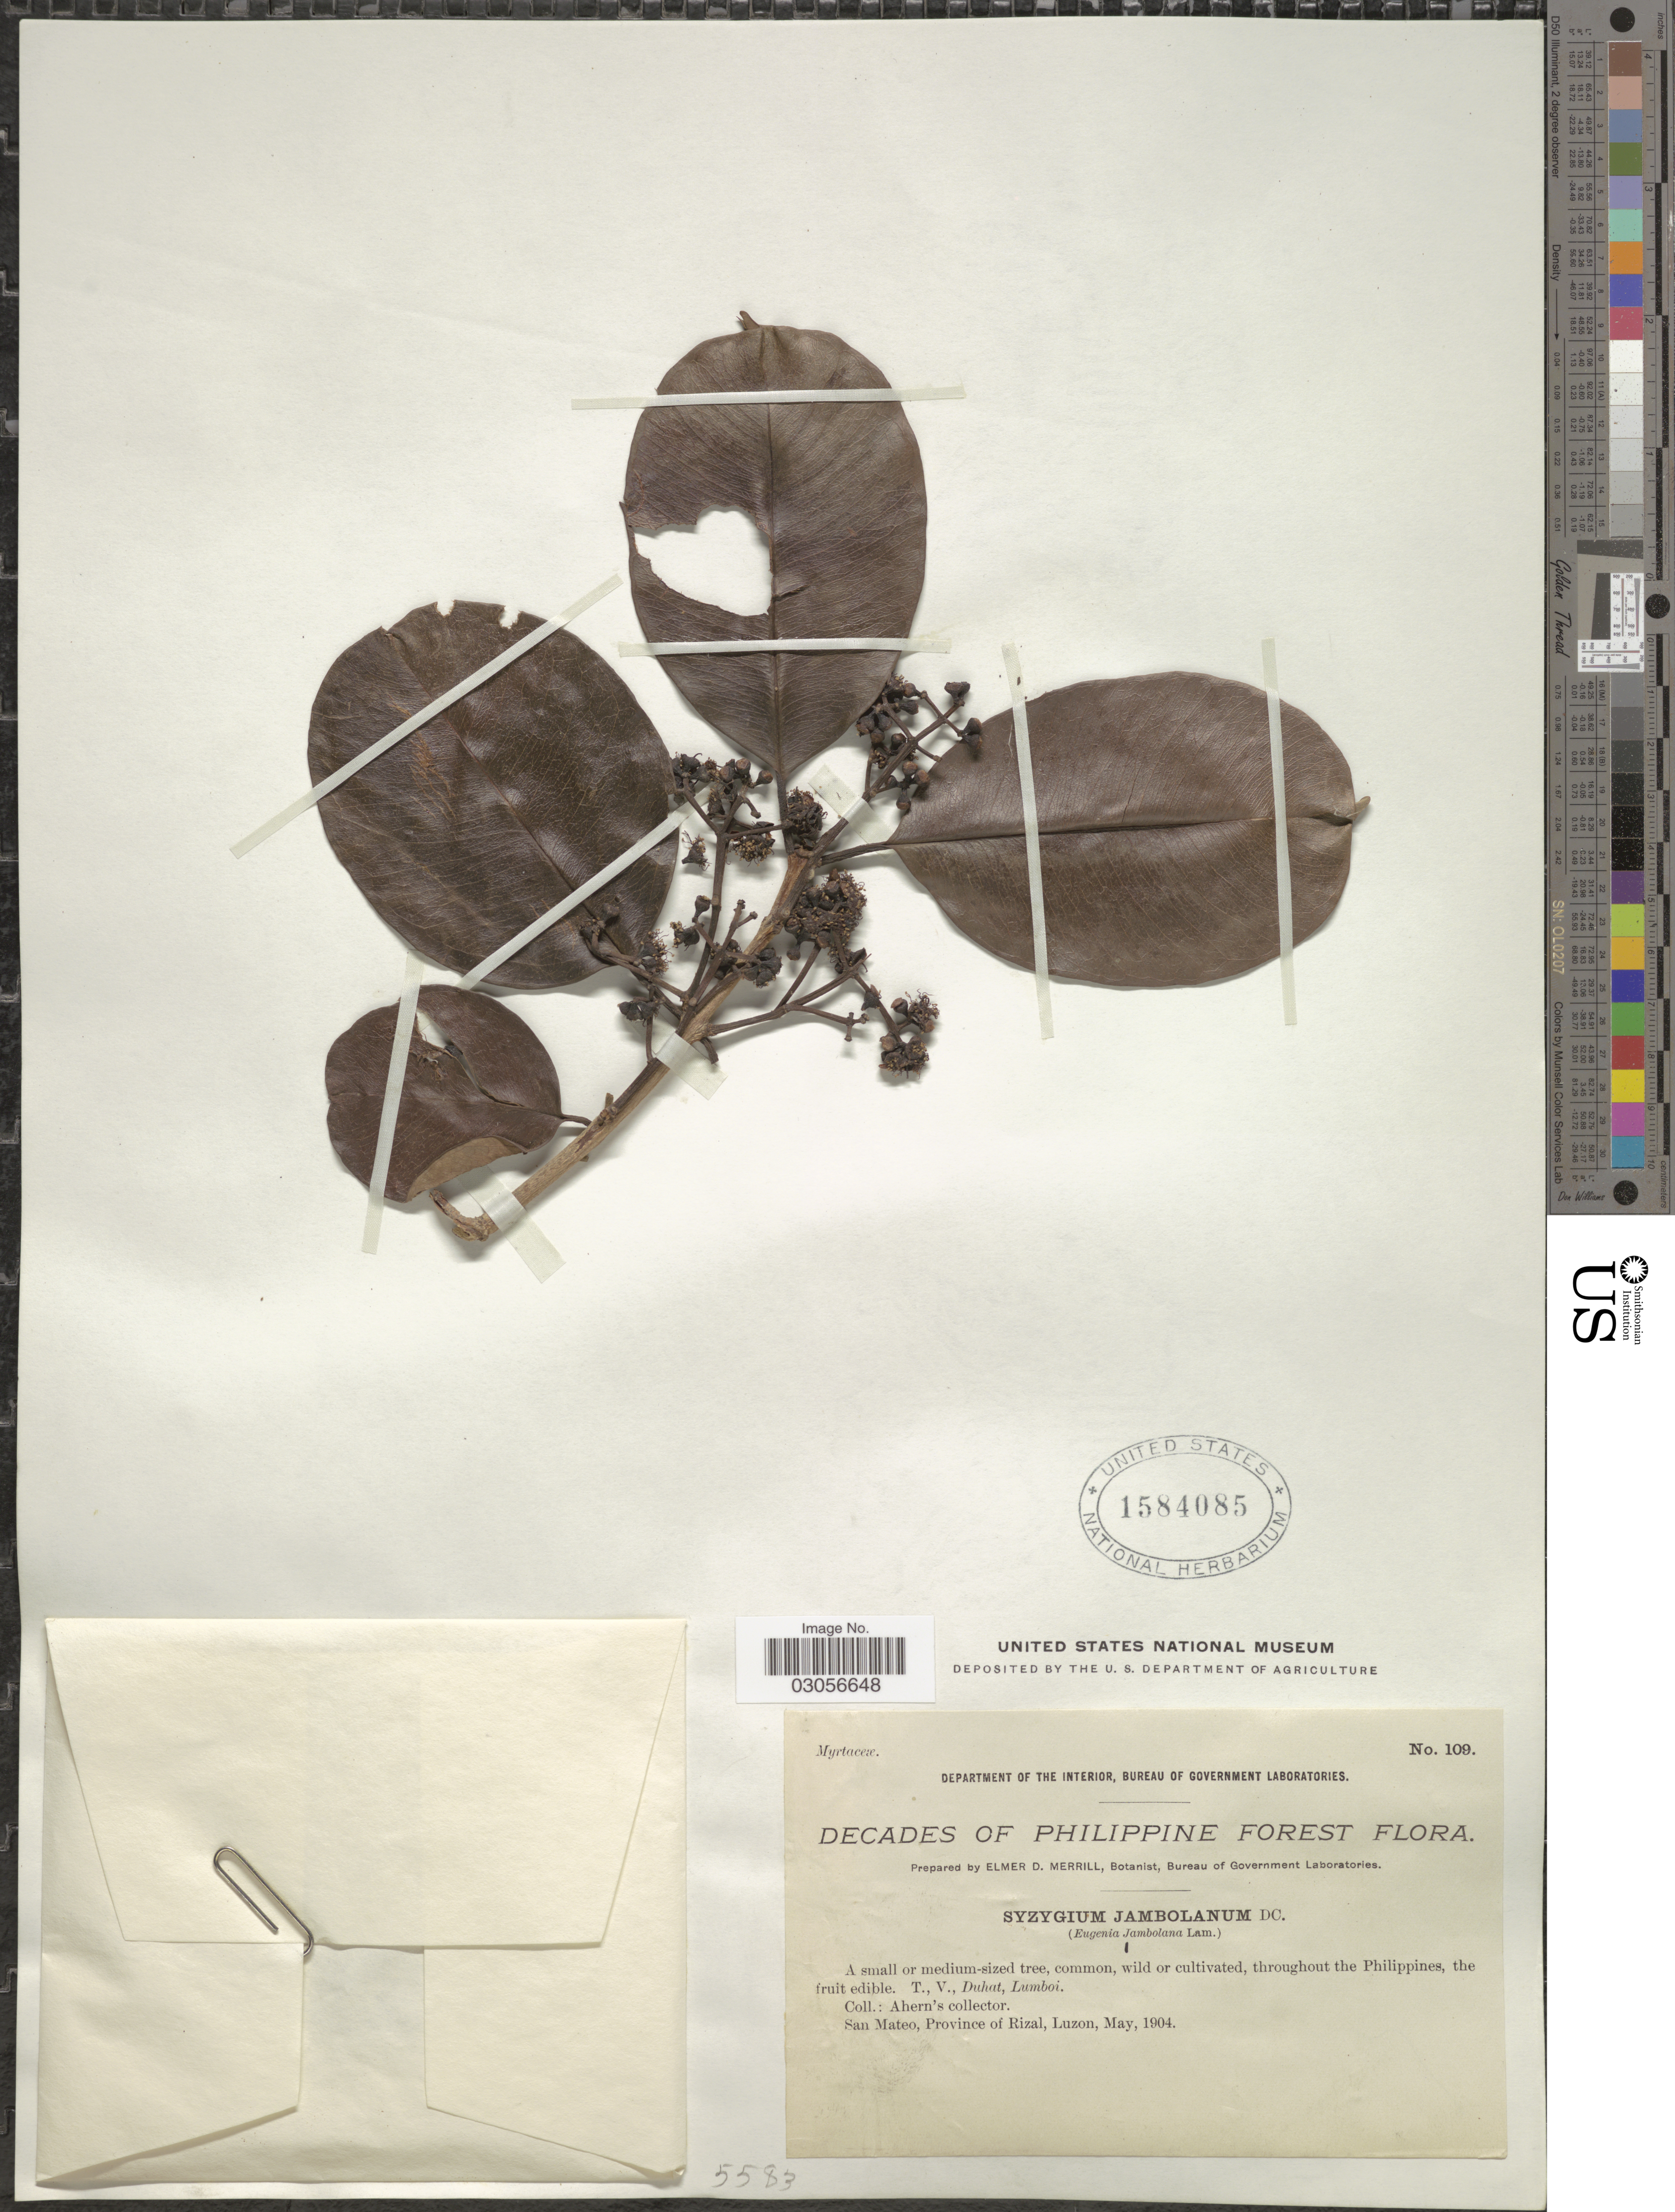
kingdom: Plantae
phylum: Tracheophyta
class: Magnoliopsida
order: Myrtales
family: Myrtaceae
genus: Syzygium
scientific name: Syzygium cumini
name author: (L.) Skeels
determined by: Strong, Mark T., (BOT), Smithsonian Institution - National Museum of Natural History (UNITED STATES)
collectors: Ahern's collector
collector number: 109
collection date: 1904-05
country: Philippines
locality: Philippine Forest. San Mateo, Province of Rizal, Luzon.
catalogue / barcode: US 1584085